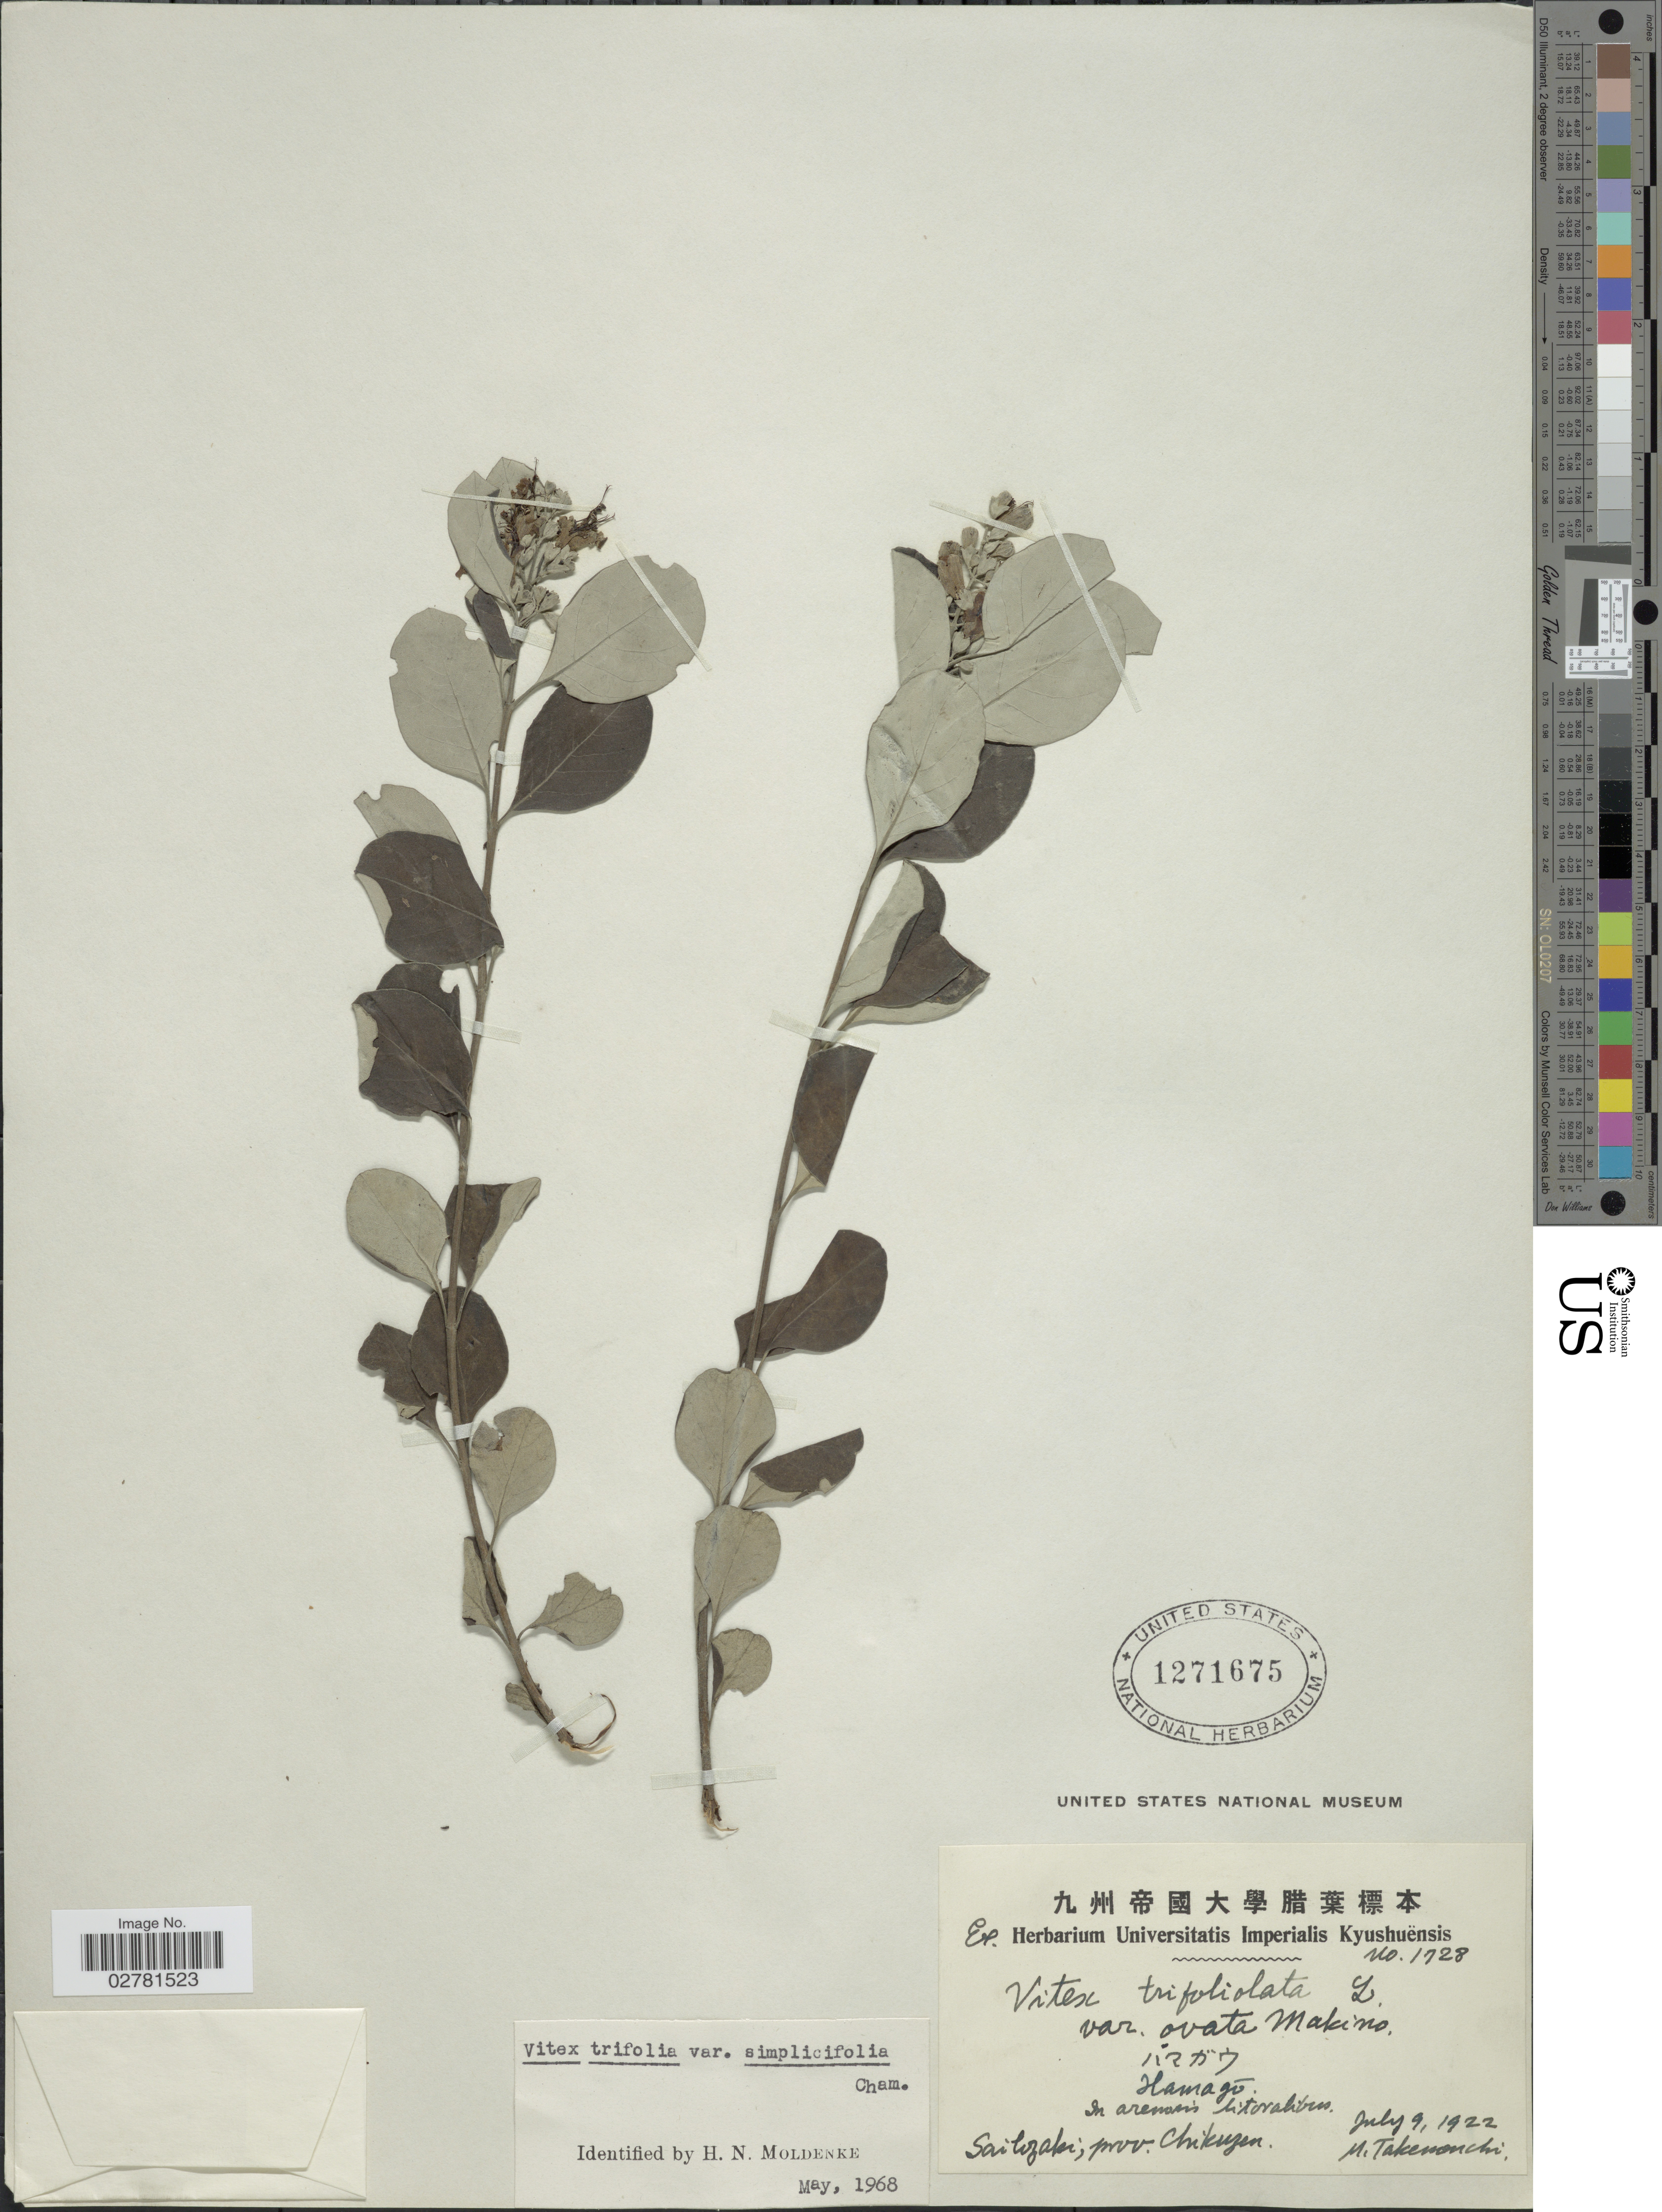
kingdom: Plantae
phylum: Tracheophyta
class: Magnoliopsida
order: Lamiales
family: Lamiaceae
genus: Vitex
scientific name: Vitex trifoliata var. simplicifolia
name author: Cham.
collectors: M. Takenonchi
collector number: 1728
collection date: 1922-07-09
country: Japan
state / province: Hukuoka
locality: Hamagó. Sailozaki; prov. Chikuzen.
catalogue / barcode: US 1271675